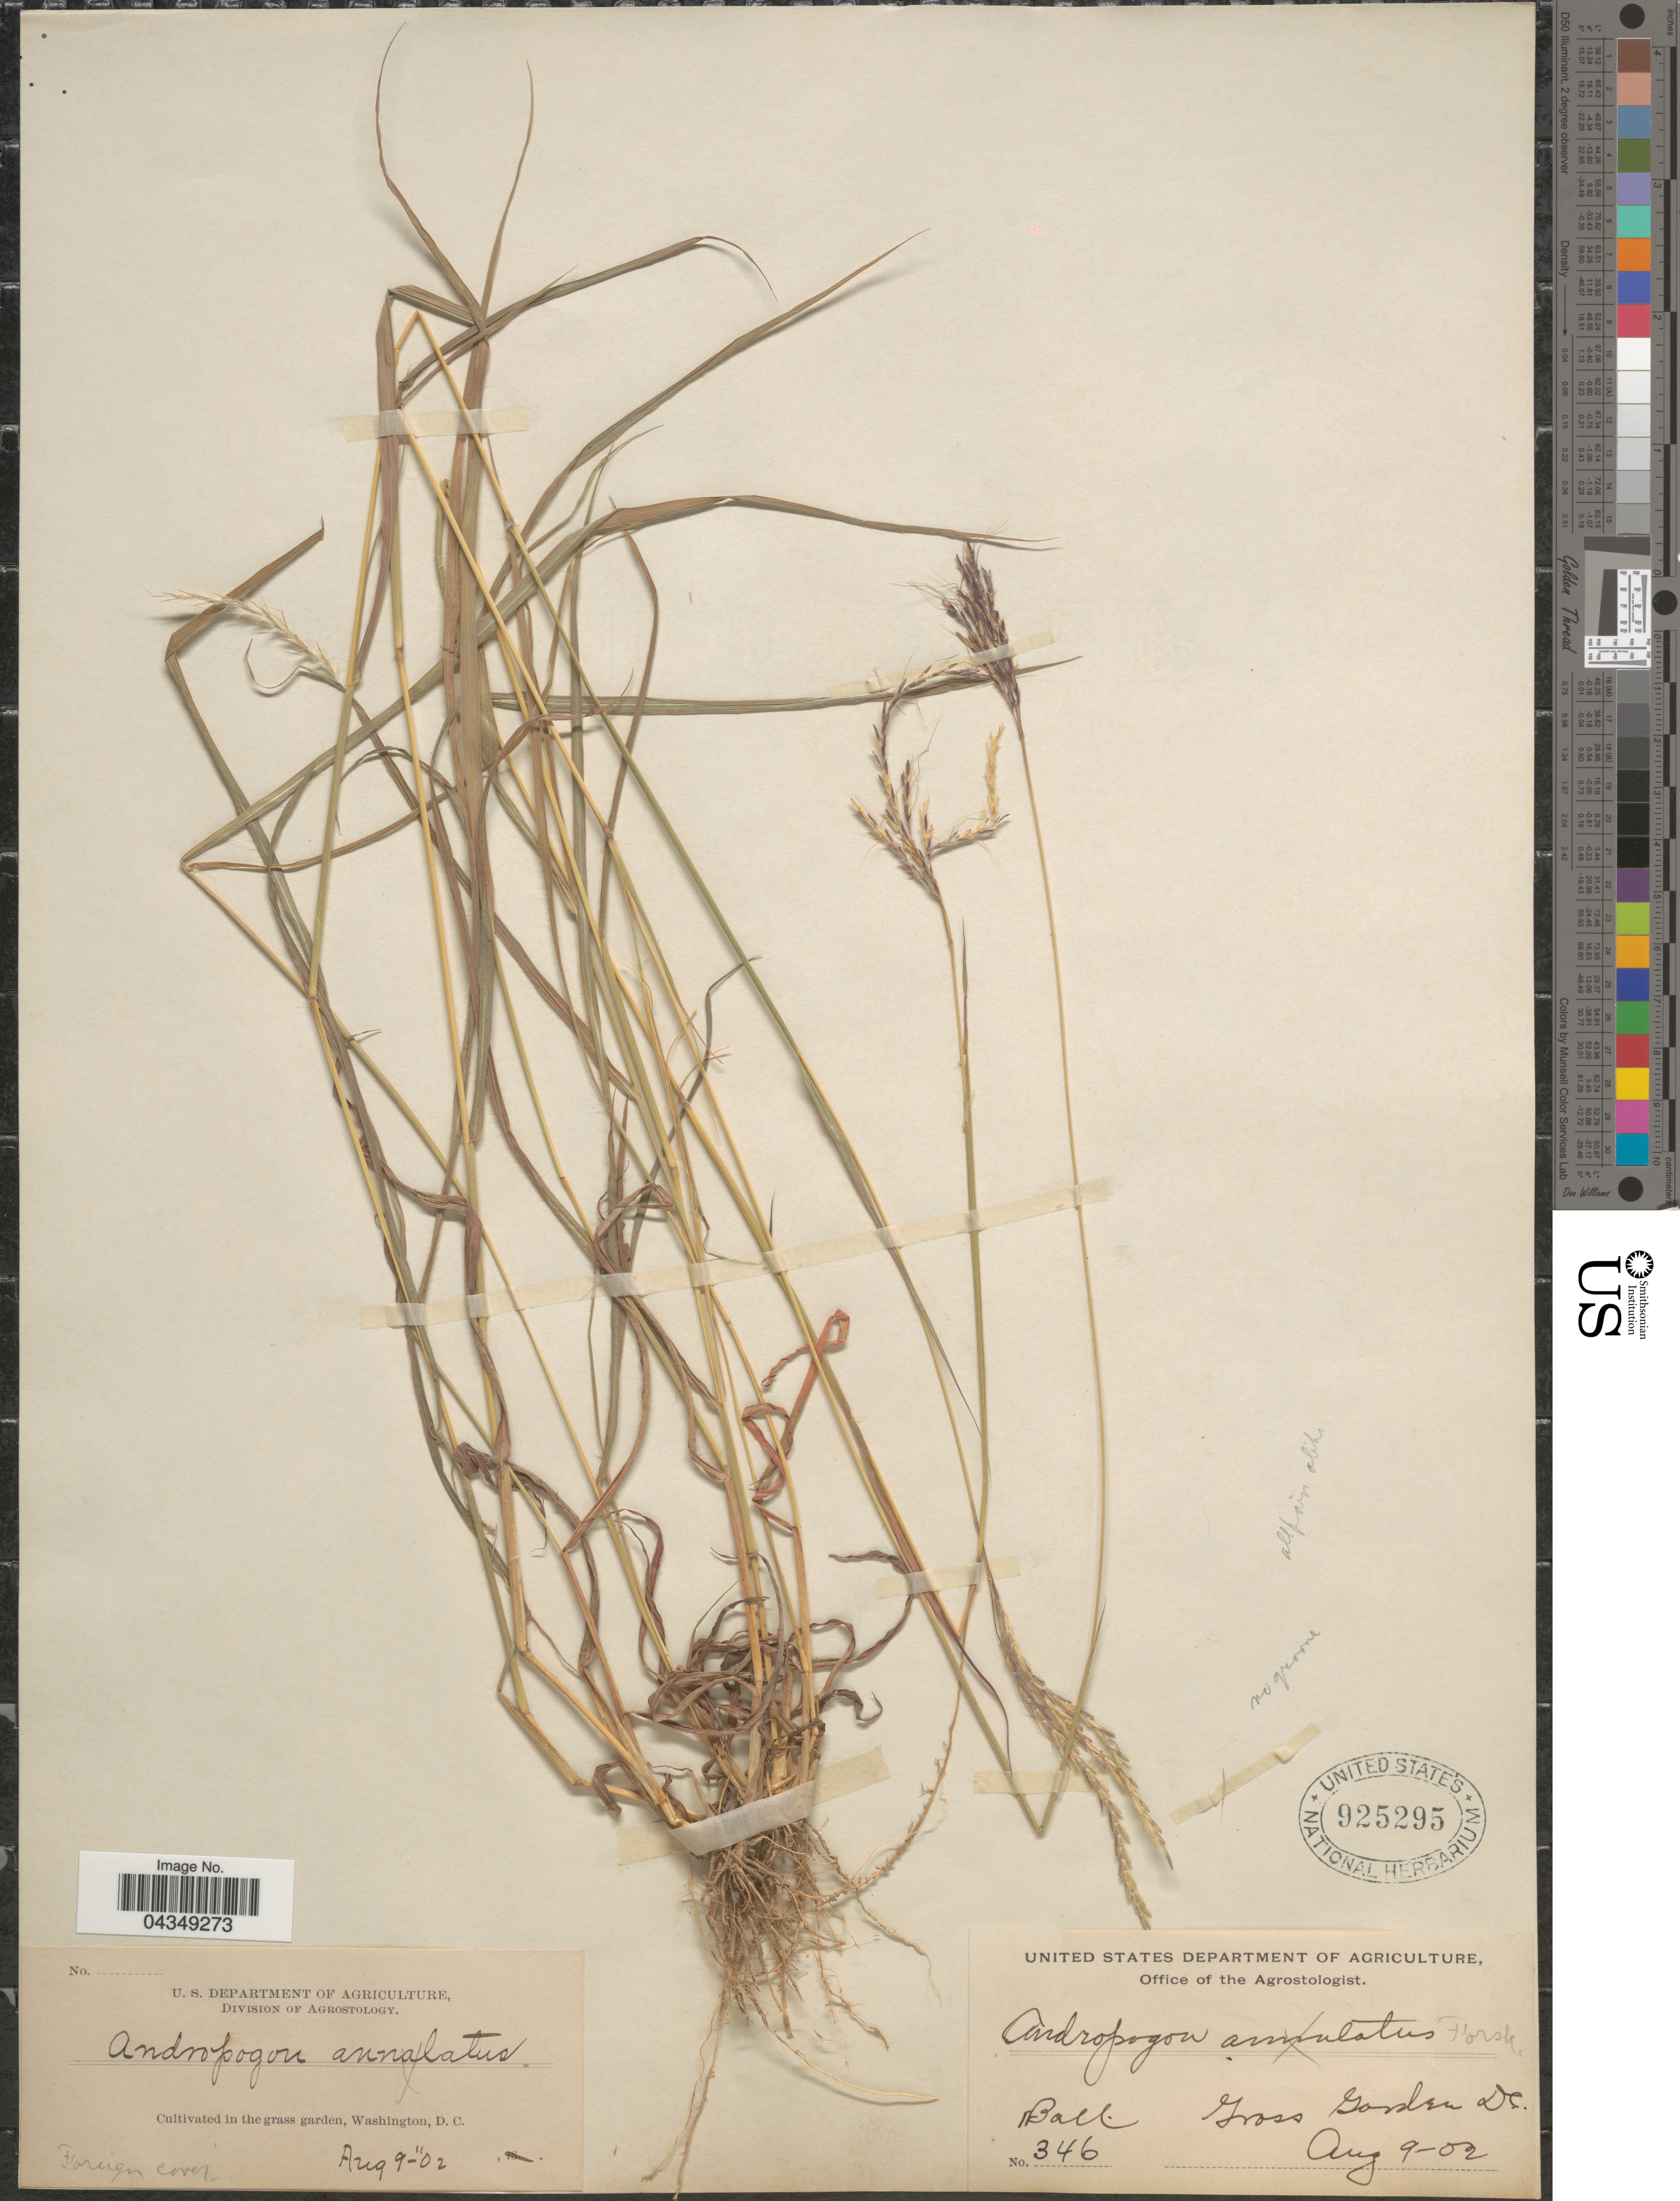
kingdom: Plantae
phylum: Tracheophyta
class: Liliopsida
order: Poales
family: Poaceae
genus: Bothriochloa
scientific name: Bothriochloa ischaemum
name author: (L.) Keng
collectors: -- Ball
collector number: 346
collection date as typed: Transcribed d/m/y: 9/8/2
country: United States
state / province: District of Columbia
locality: Cultivated in the grass garden, Washington.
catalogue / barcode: US 925295